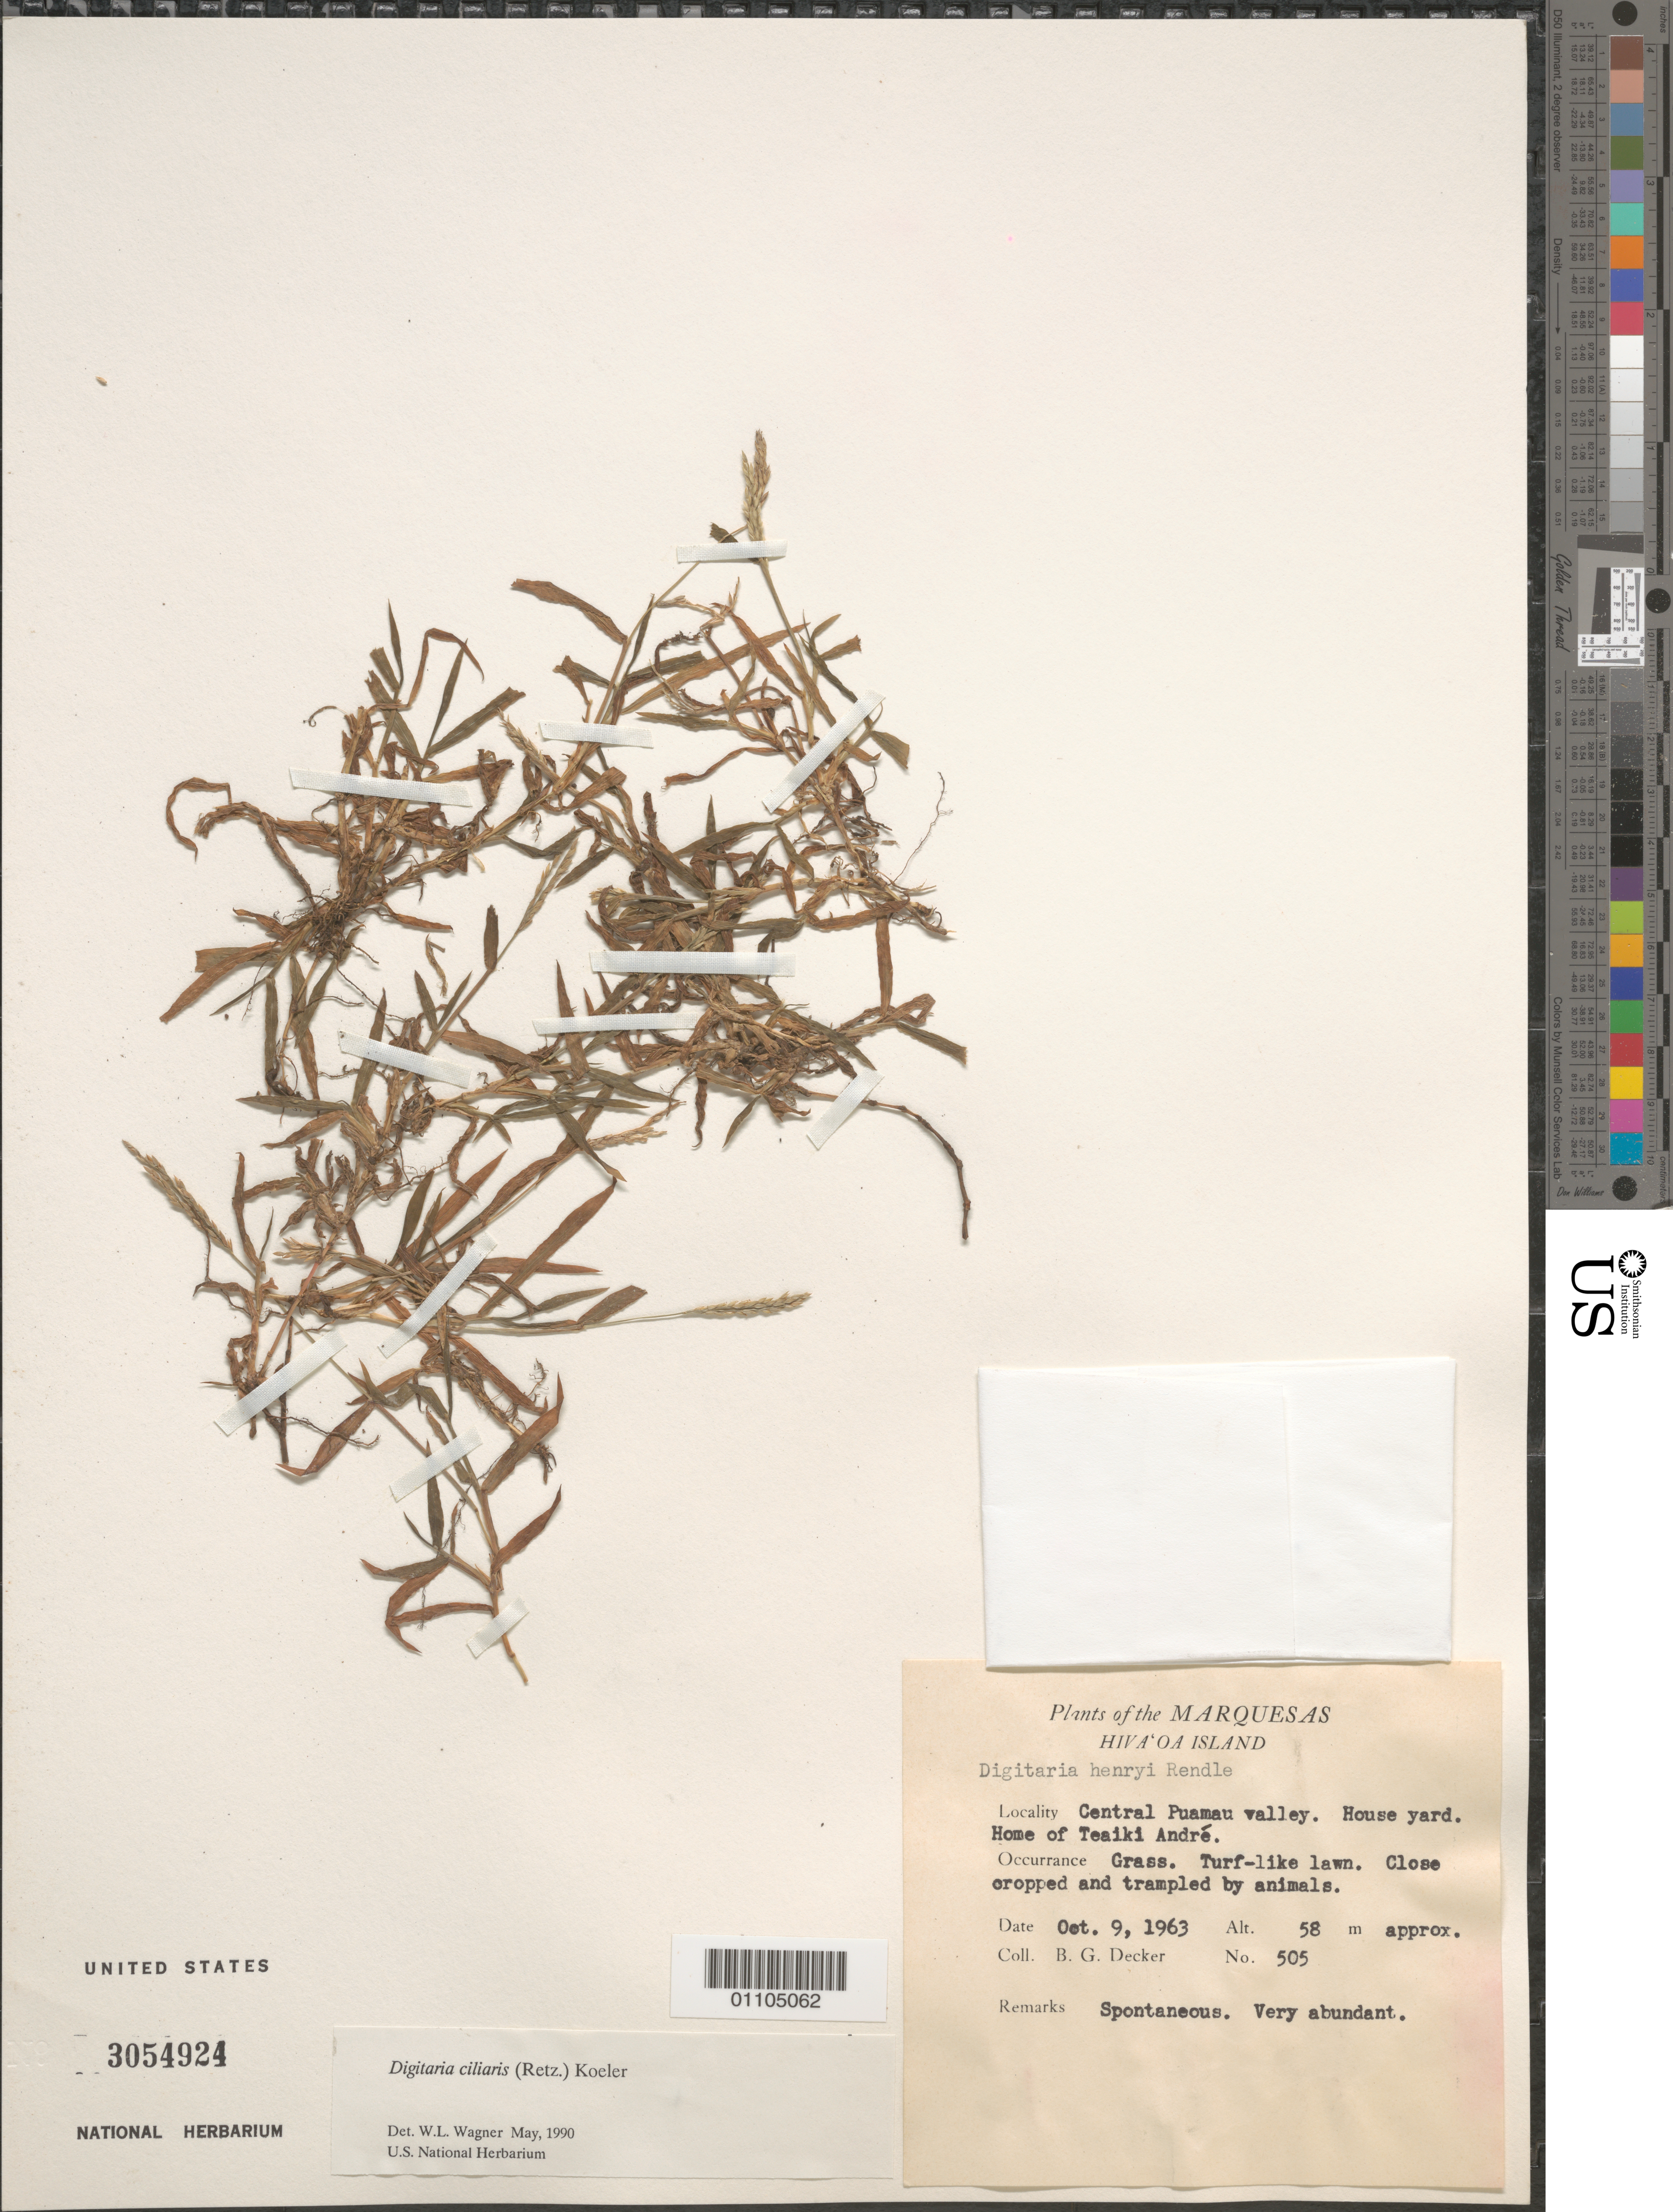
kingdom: Plantae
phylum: Tracheophyta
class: Liliopsida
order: Poales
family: Poaceae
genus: Digitaria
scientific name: Digitaria ciliaris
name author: (Retz.) Koeler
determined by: Wagner, W. L., (BOT), Smithsonian Institution - National Museum of Natural History (UNITED STATES)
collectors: B. G. Decker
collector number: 505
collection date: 1963-10-09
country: French Polynesia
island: Hiva Oa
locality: central Puamau Valley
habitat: House yard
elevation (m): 58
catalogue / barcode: US 3054924